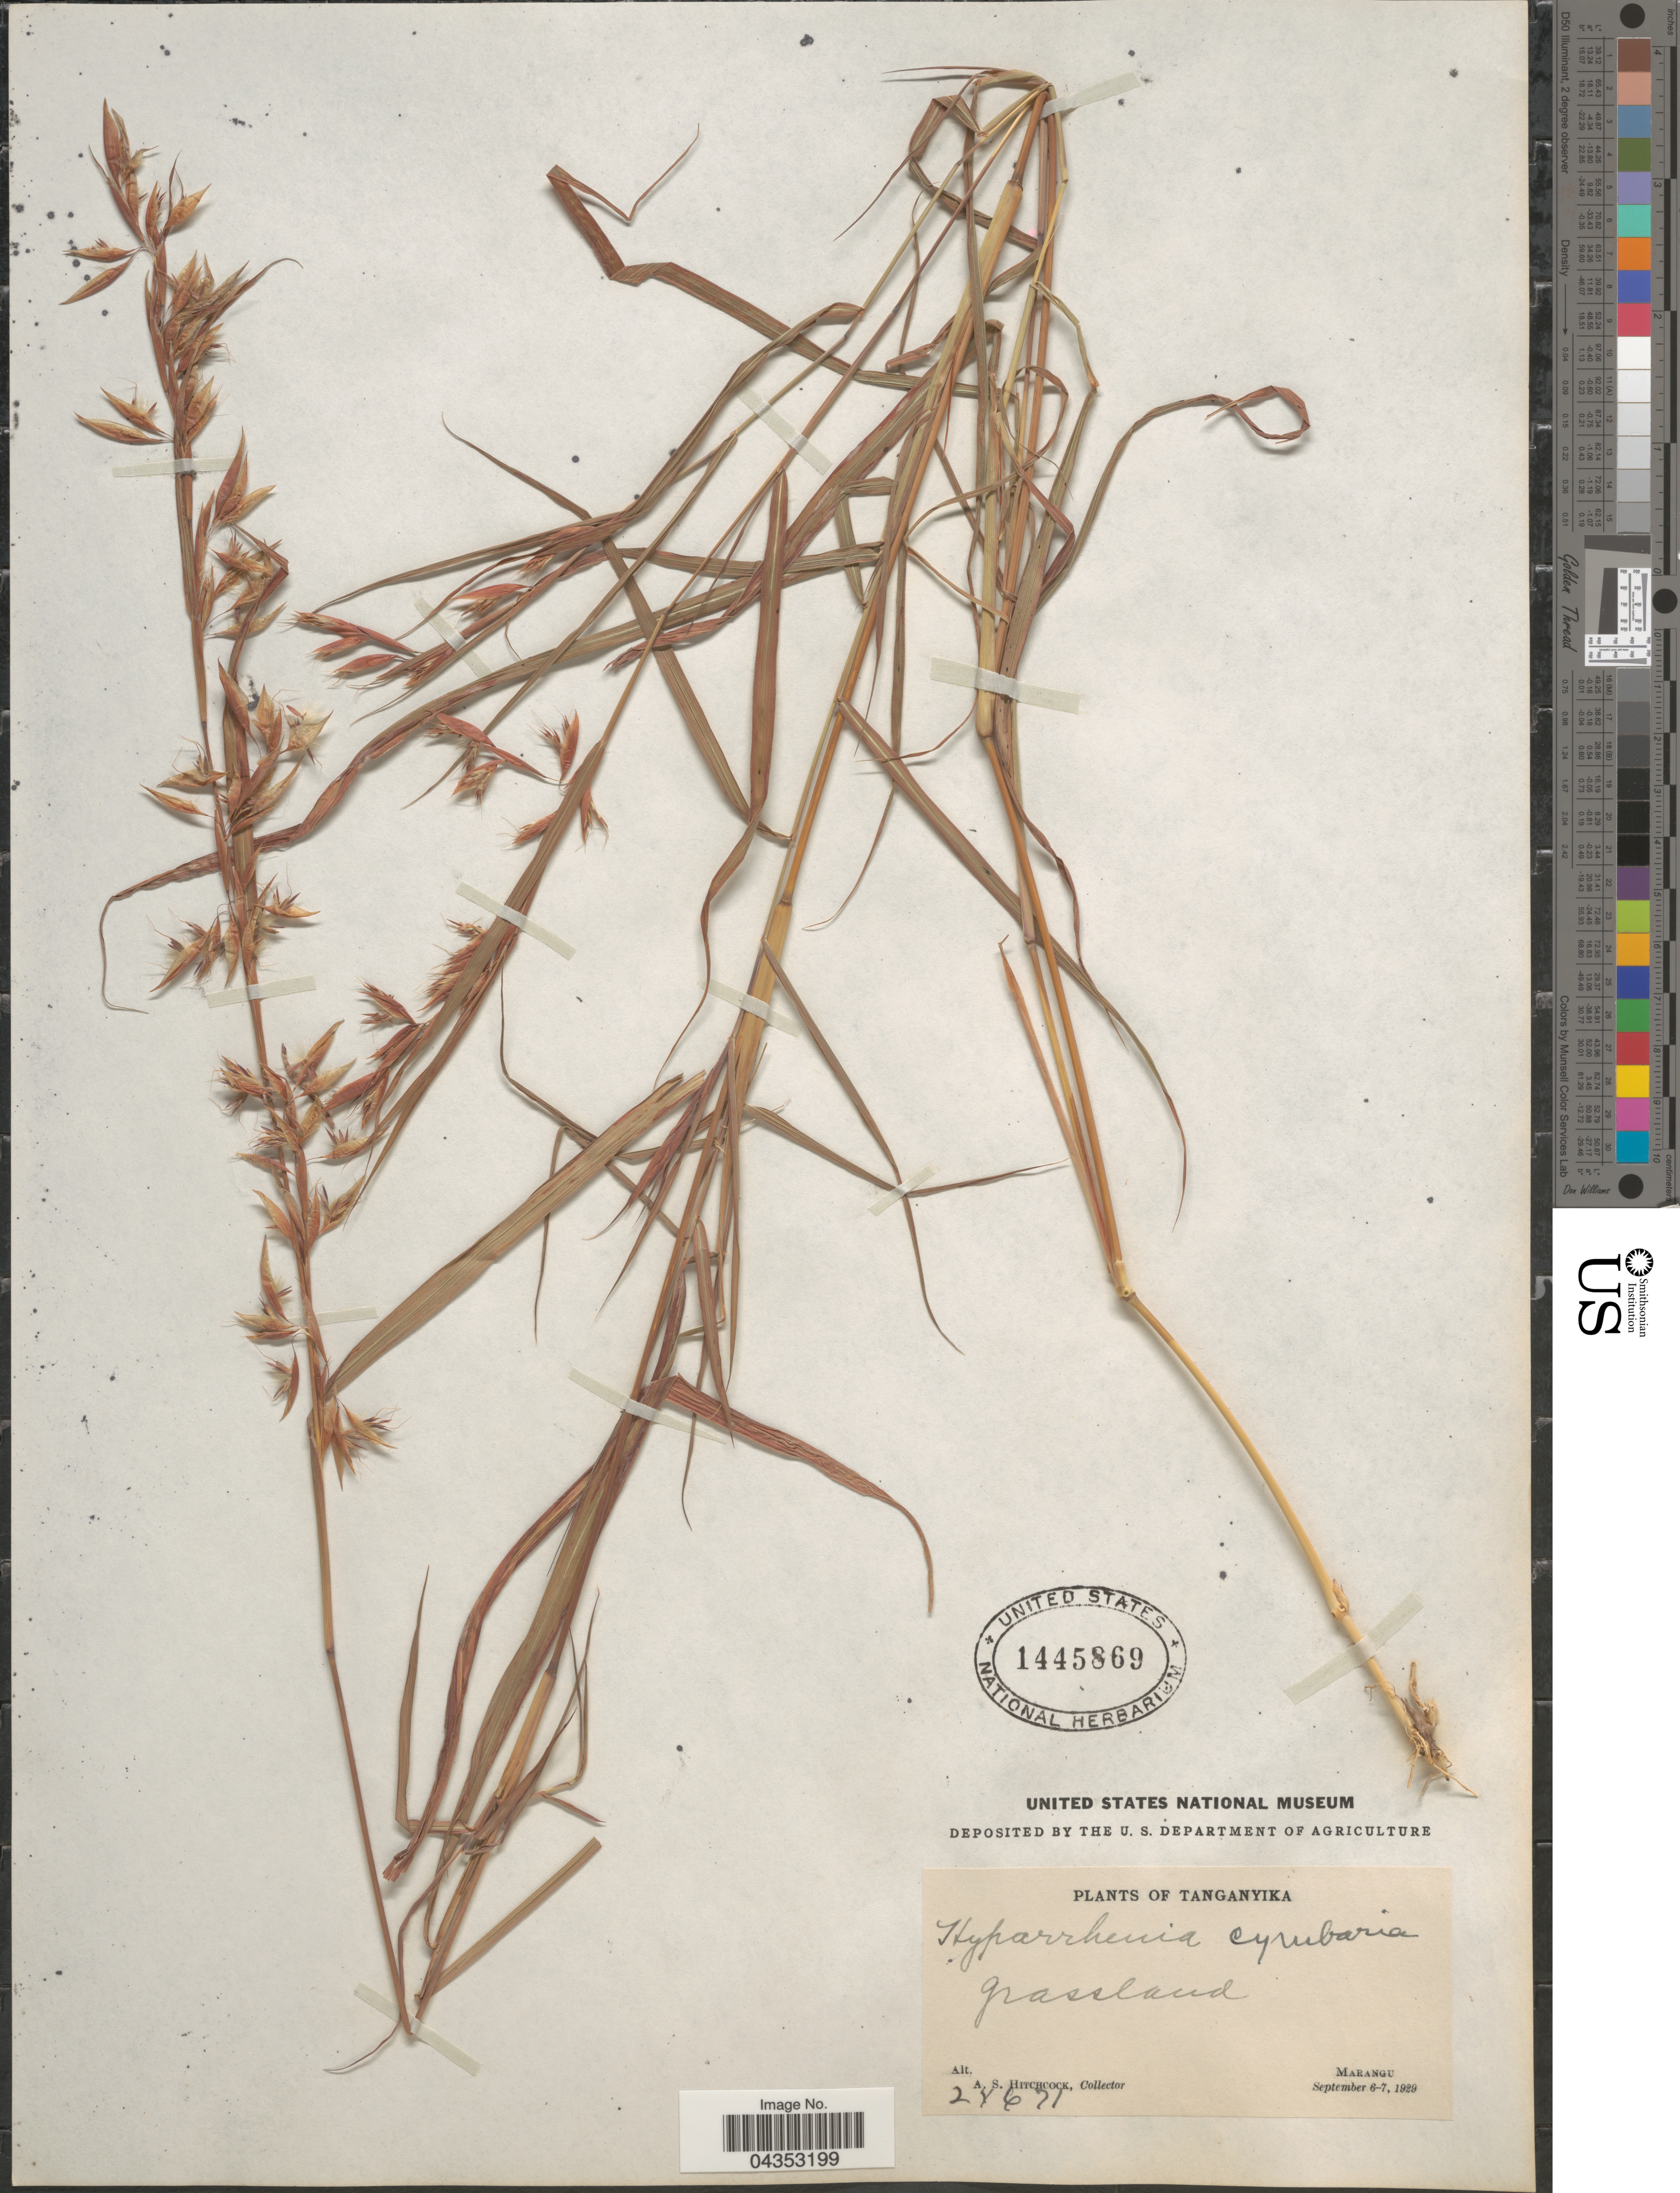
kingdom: Plantae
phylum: Tracheophyta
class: Liliopsida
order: Poales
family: Poaceae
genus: Hyparrhenia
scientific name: Hyparrhenia cymbaria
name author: (L.) Stapf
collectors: A. S. Hitchcock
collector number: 24671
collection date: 1929-09-06/1929-09-07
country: Tanzania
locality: Tanganyika. Grassland. Marangu.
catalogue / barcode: US 1445869